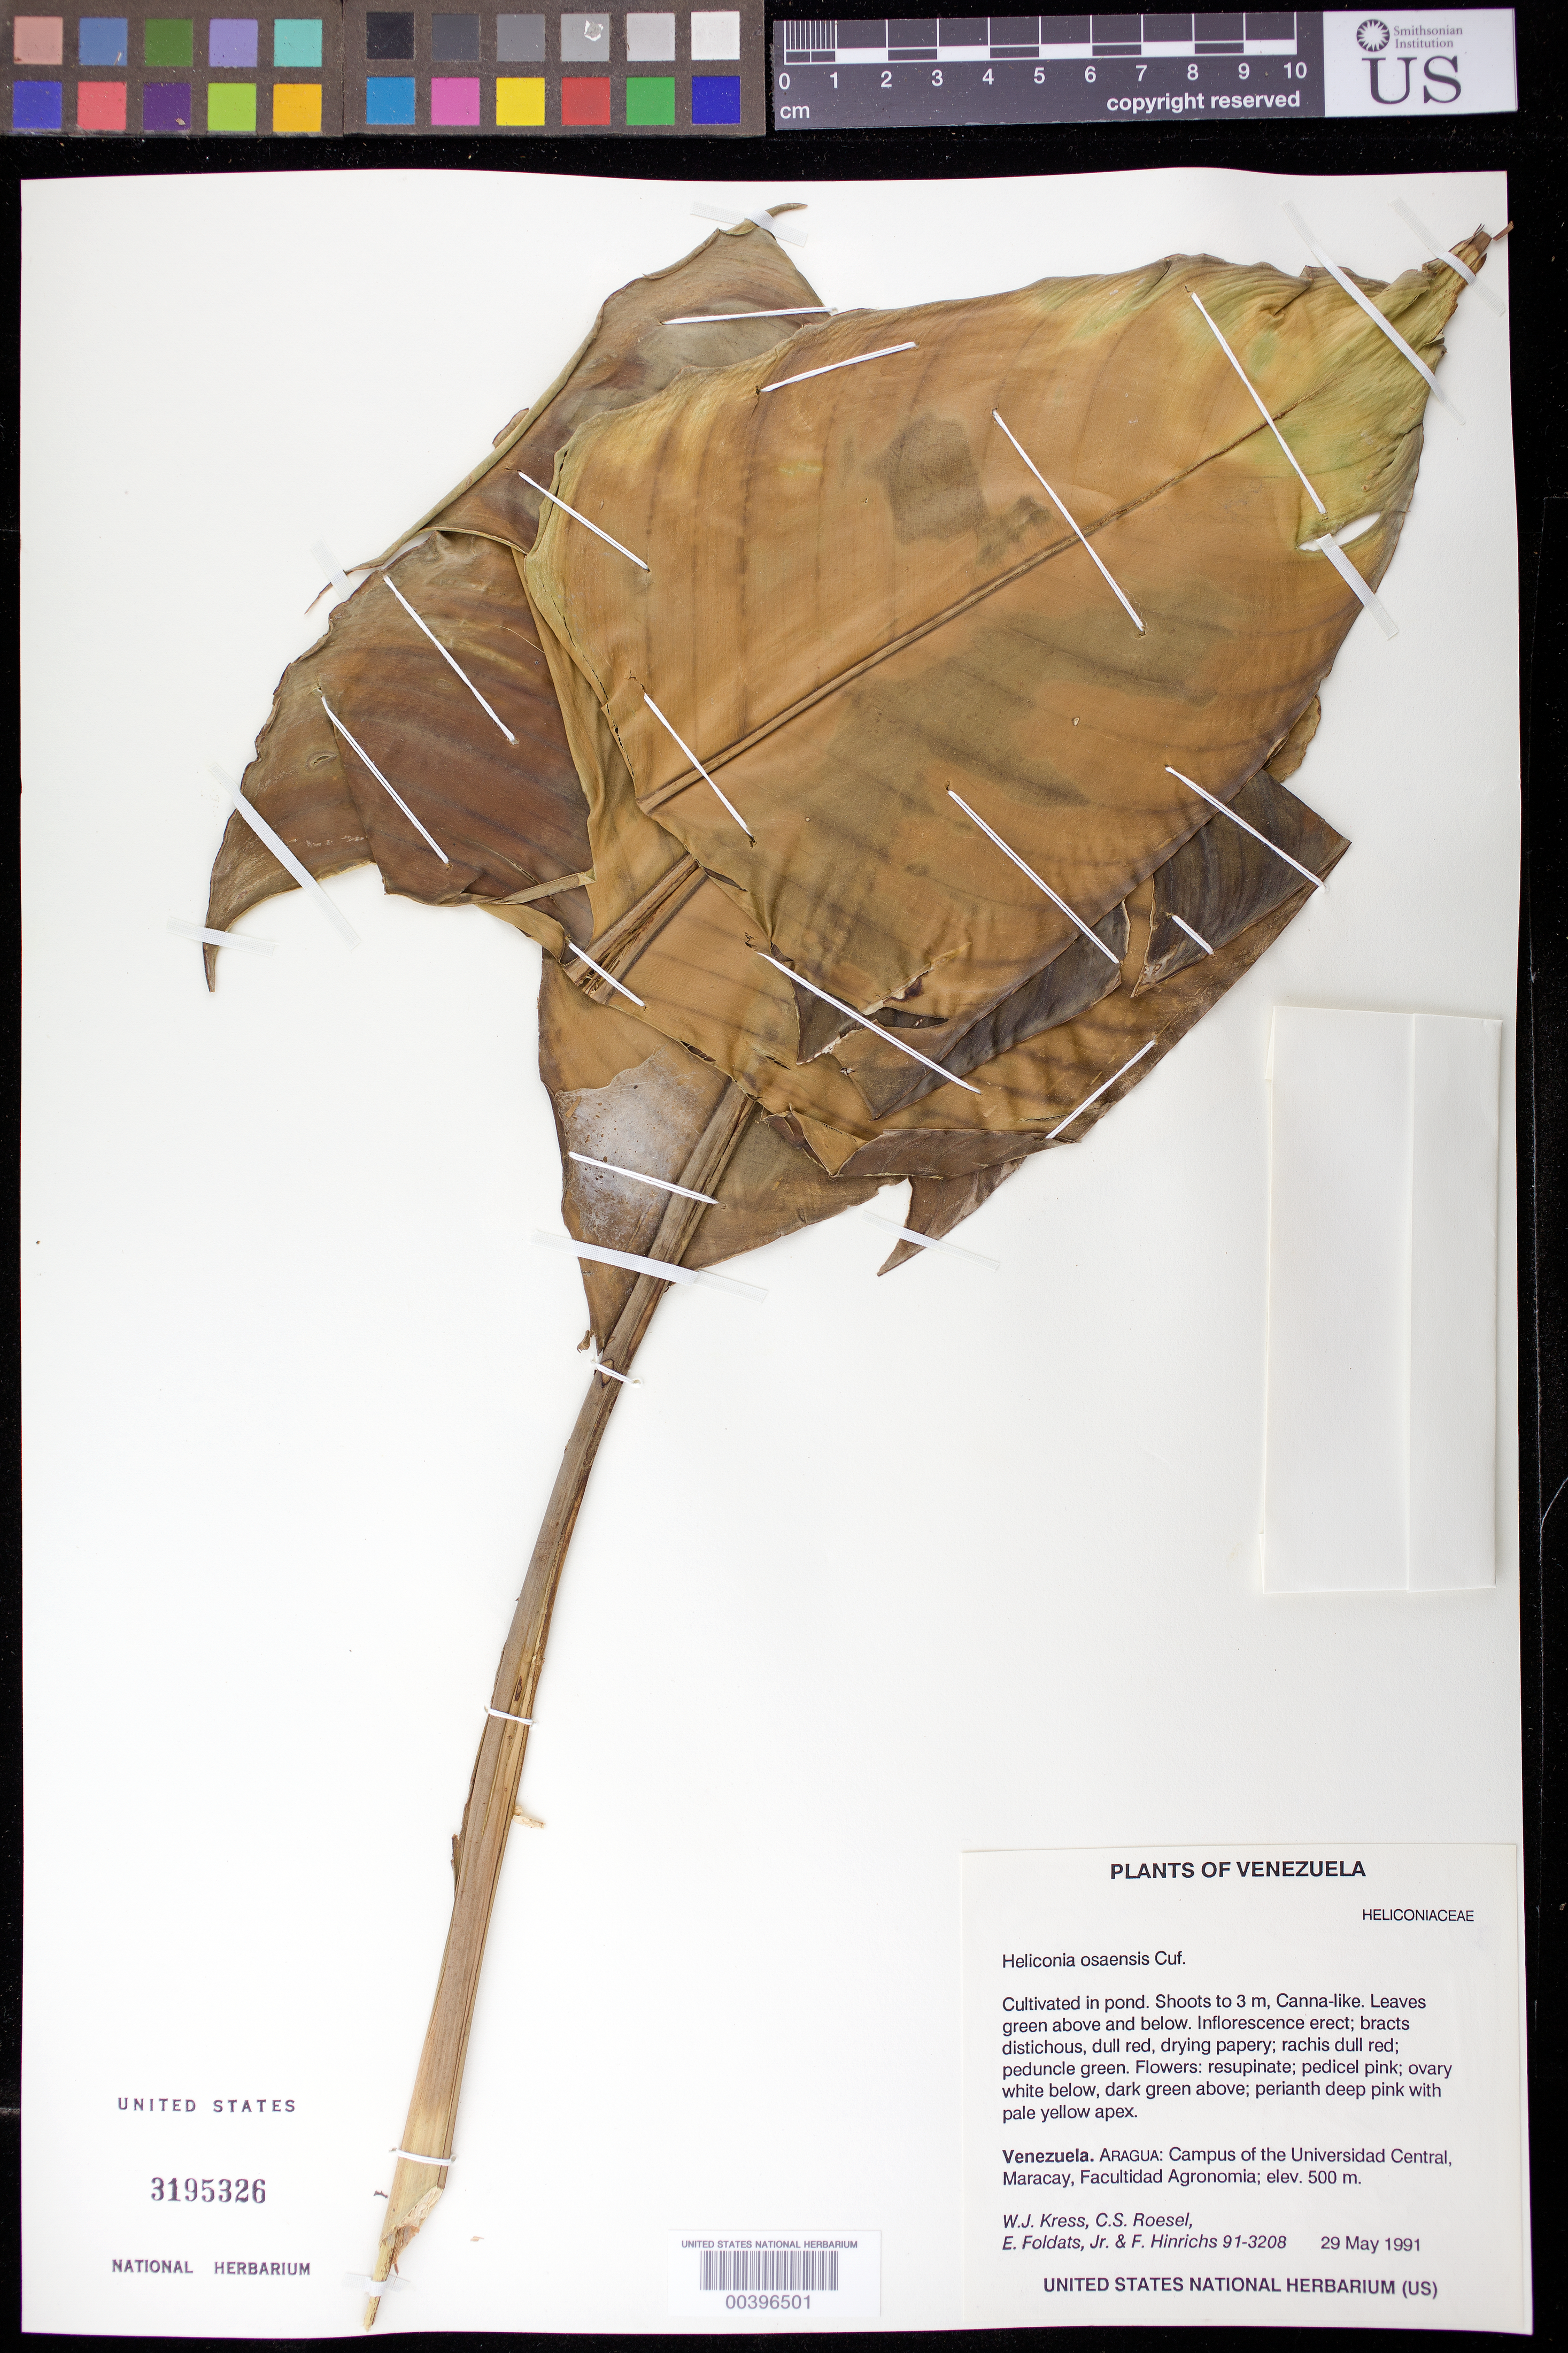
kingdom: Plantae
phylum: Tracheophyta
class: Liliopsida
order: Zingiberales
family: Heliconiaceae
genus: Heliconia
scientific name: Heliconia osaensis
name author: Cufod.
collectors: W. J. Kress, C. S. Roesel, E. Foldats & F. Hinrichs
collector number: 91-3208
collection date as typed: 29 May 1991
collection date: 1991-05-29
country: Venezuela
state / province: Aragua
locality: Campus of the universidad central, maracay, facultidad agronomia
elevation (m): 500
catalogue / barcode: US 3195326